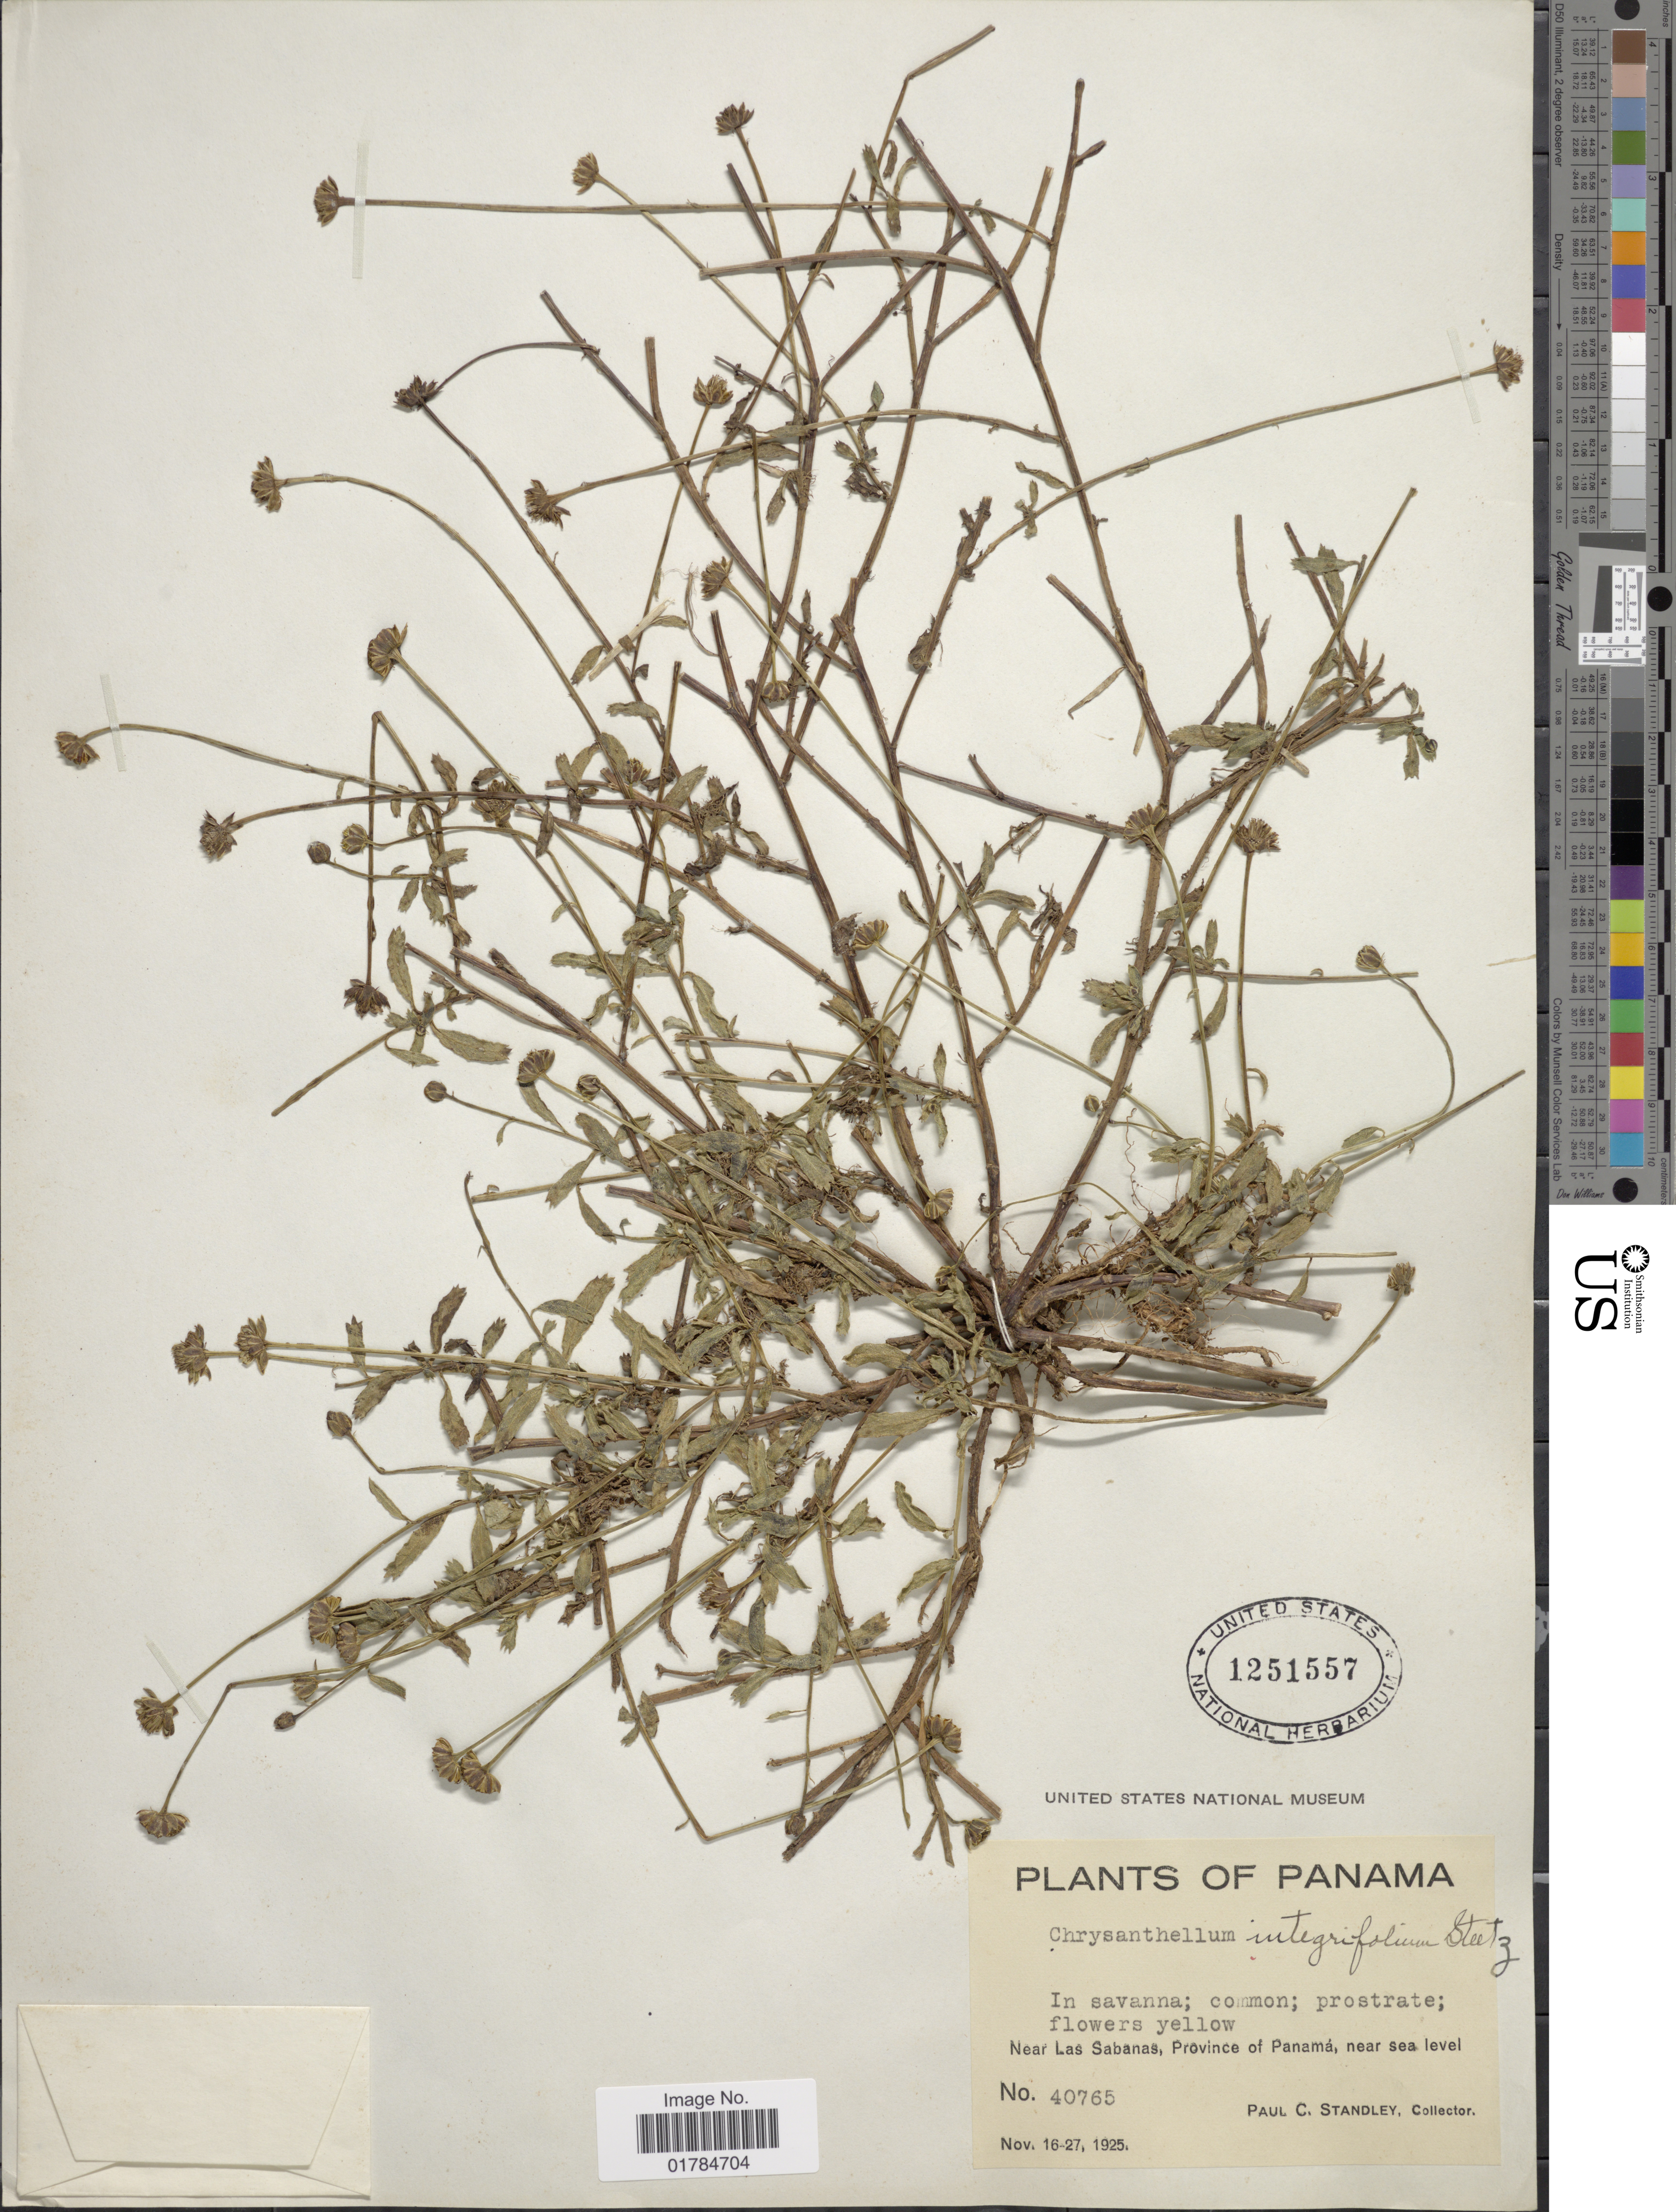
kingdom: Plantae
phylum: Tracheophyta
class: Magnoliopsida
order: Asterales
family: Asteraceae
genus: Chrysanthellum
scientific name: Chrysanthellum integrifolium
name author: Steetz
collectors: P. C. Standley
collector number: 40765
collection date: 1925-11-16/1925-11-27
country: Panama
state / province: Panamá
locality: Near Las Sabanas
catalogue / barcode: US 1251557